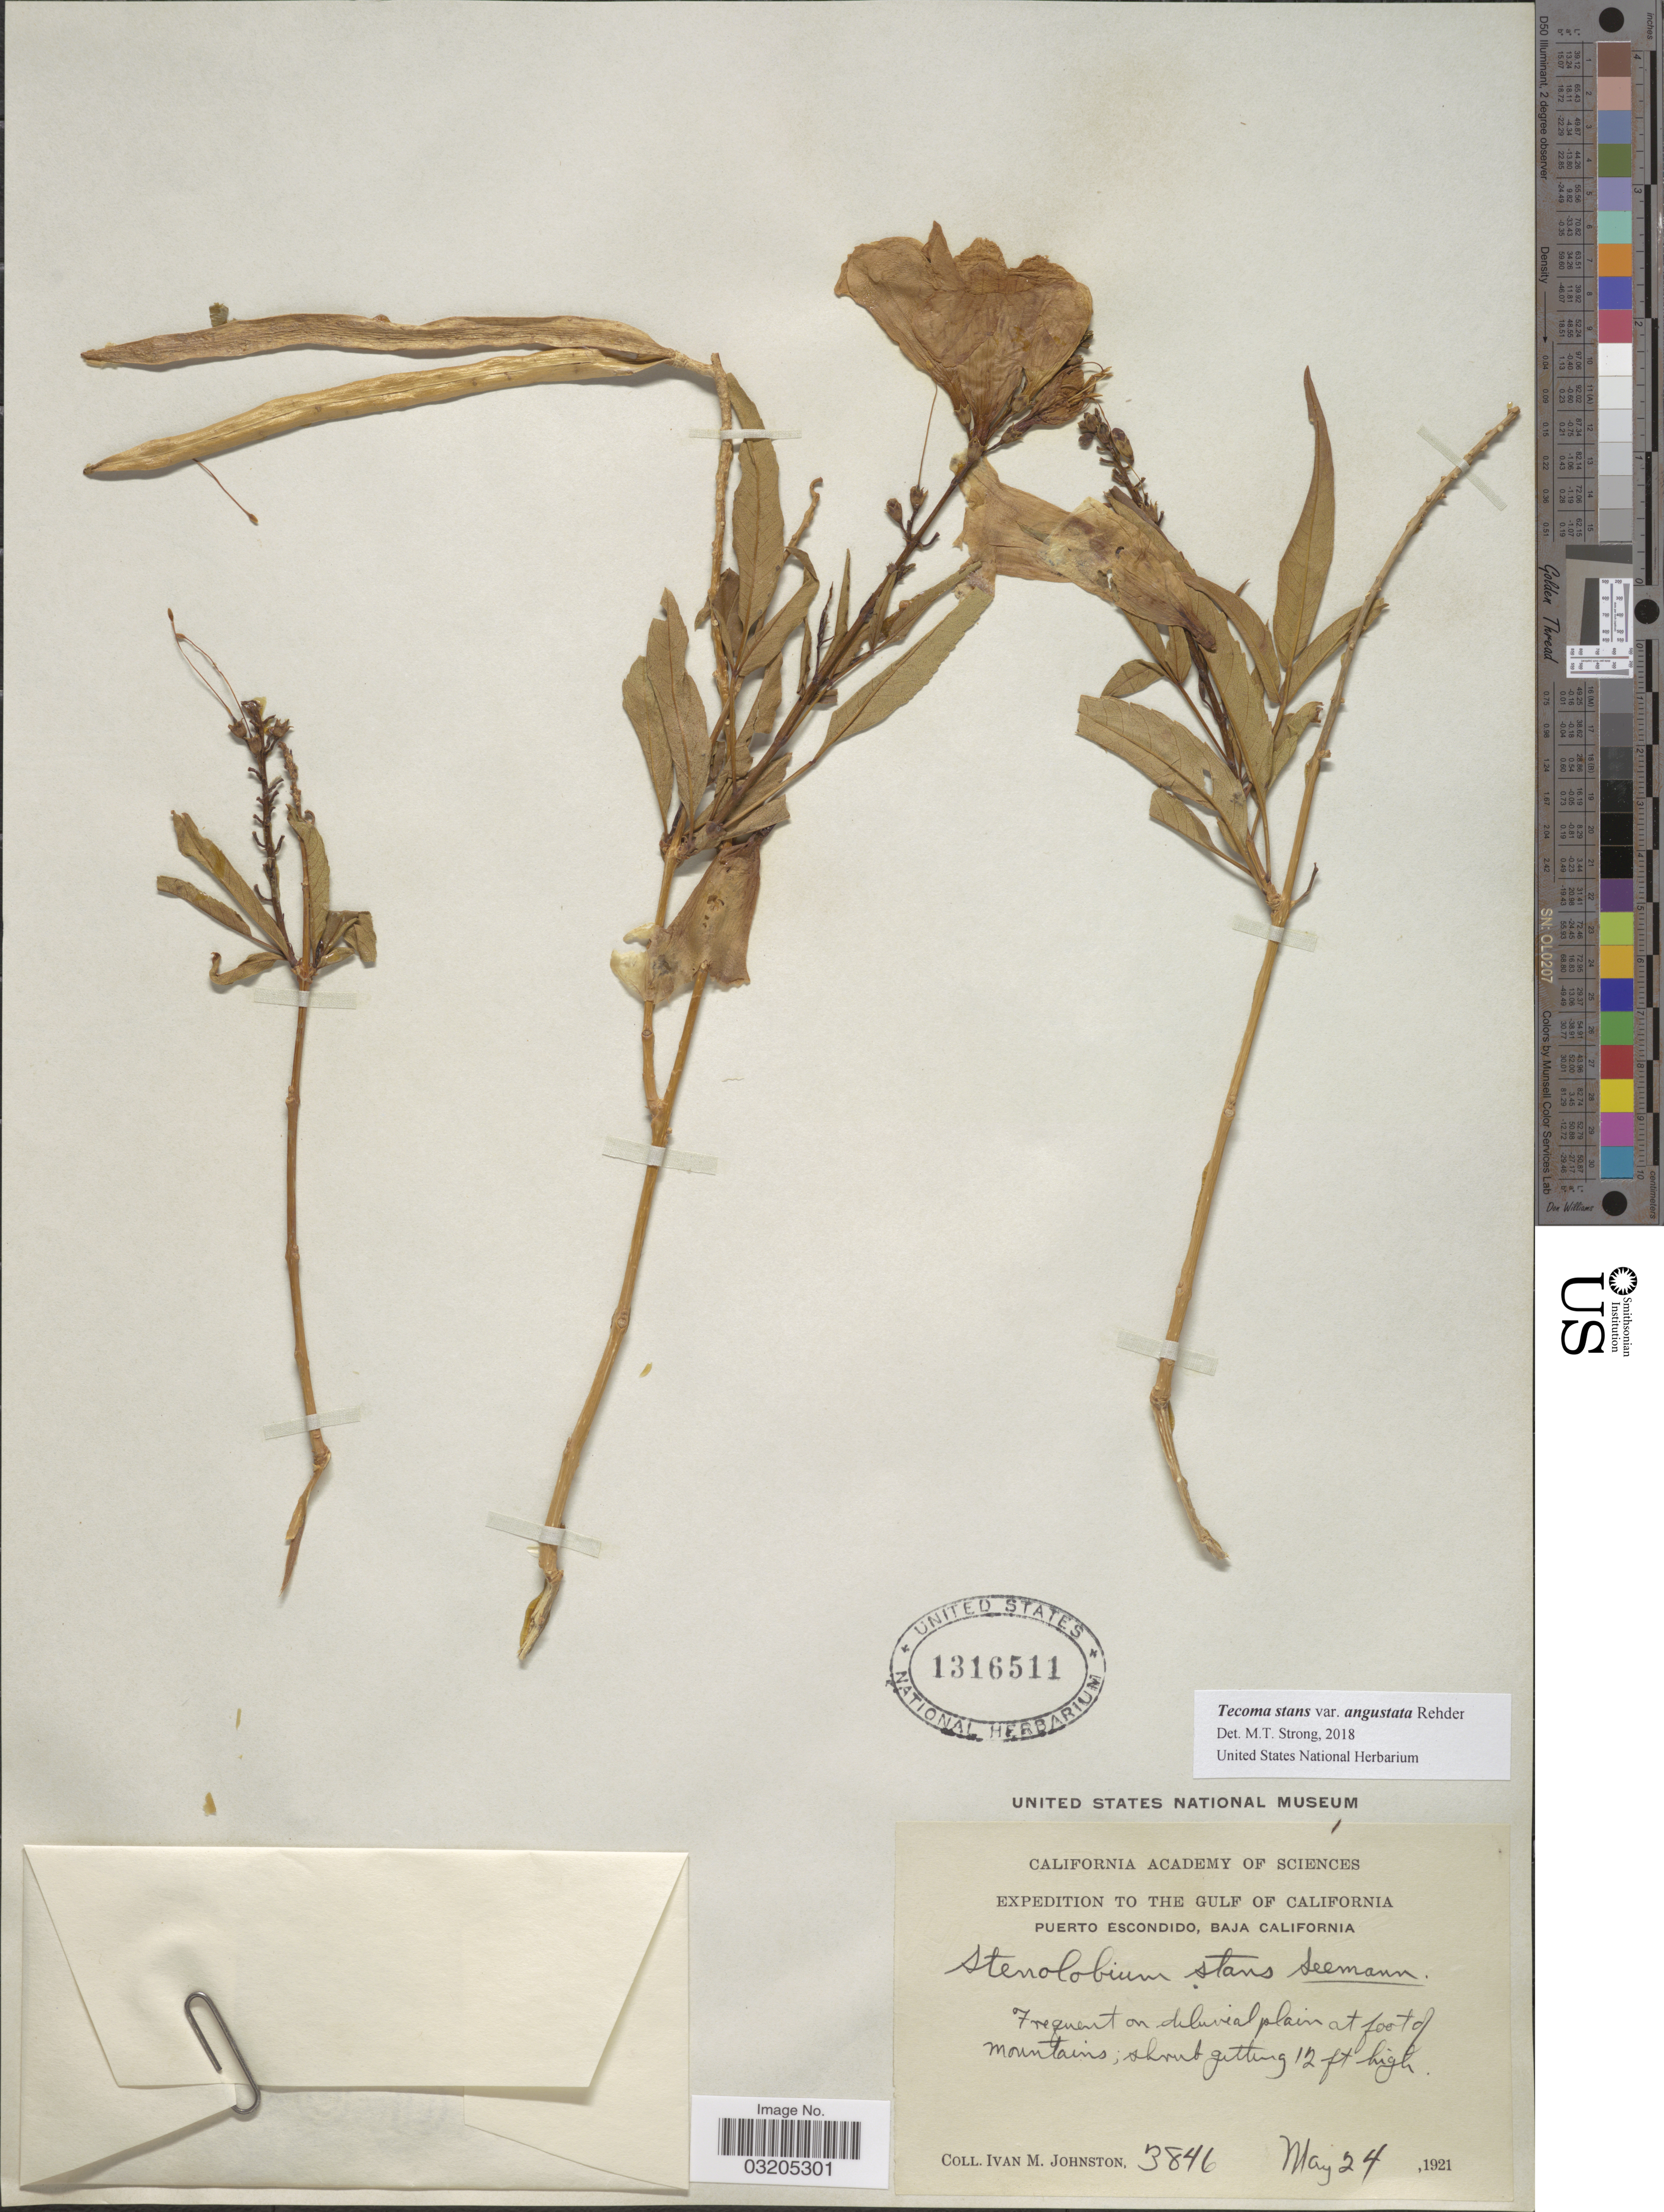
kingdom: Plantae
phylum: Tracheophyta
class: Magnoliopsida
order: Lamiales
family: Bignoniaceae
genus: Tecoma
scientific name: Tecoma stans var. angustata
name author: Rehder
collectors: I.M. Johnston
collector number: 3846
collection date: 1921-05-24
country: Mexico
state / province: Baja California Sur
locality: The Gulf of California. Puerto Escondido.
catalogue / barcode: US 1316511